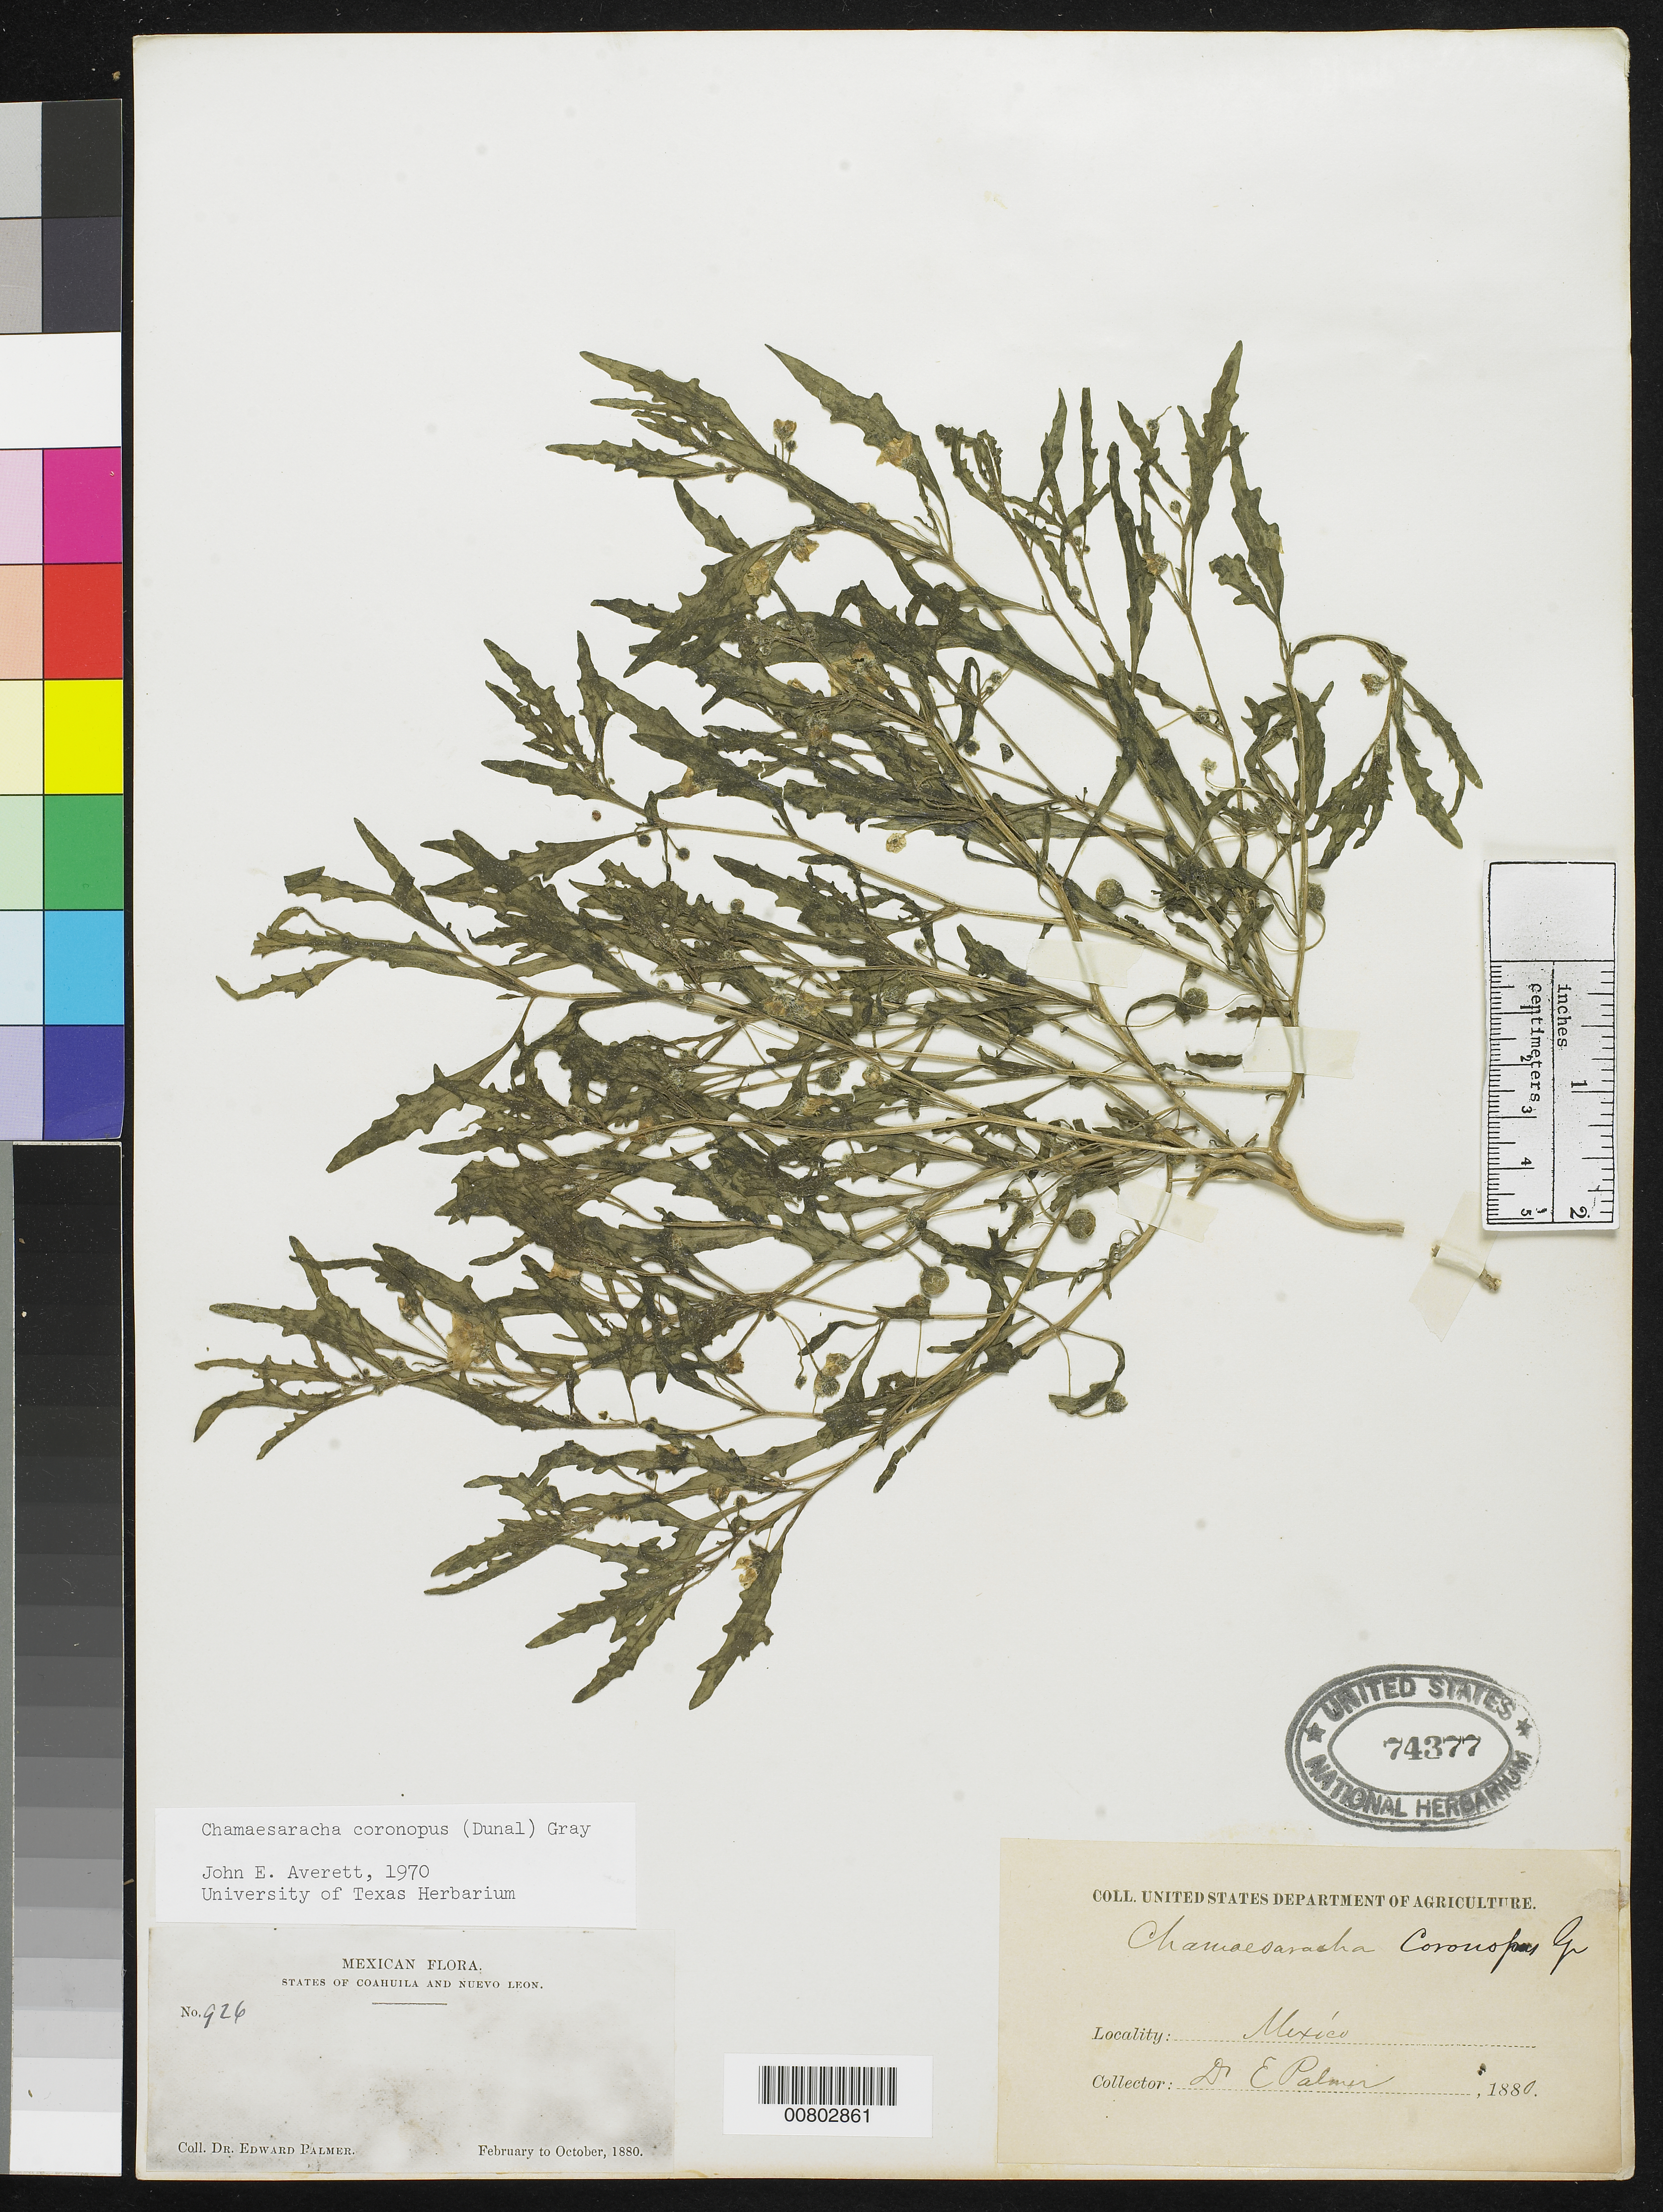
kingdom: Plantae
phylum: Tracheophyta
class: Magnoliopsida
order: Solanales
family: Solanaceae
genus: Chamaesaracha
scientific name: Chamaesaracha coronopus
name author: (Dunal) A. Gray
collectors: E. Palmer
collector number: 926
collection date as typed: Feb 1880 to -- Oct 1880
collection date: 1880-02/1880-10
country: Mexico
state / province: Coahuila / Nuevo León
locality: States of Coahuila and Nuevo León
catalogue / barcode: US 74377